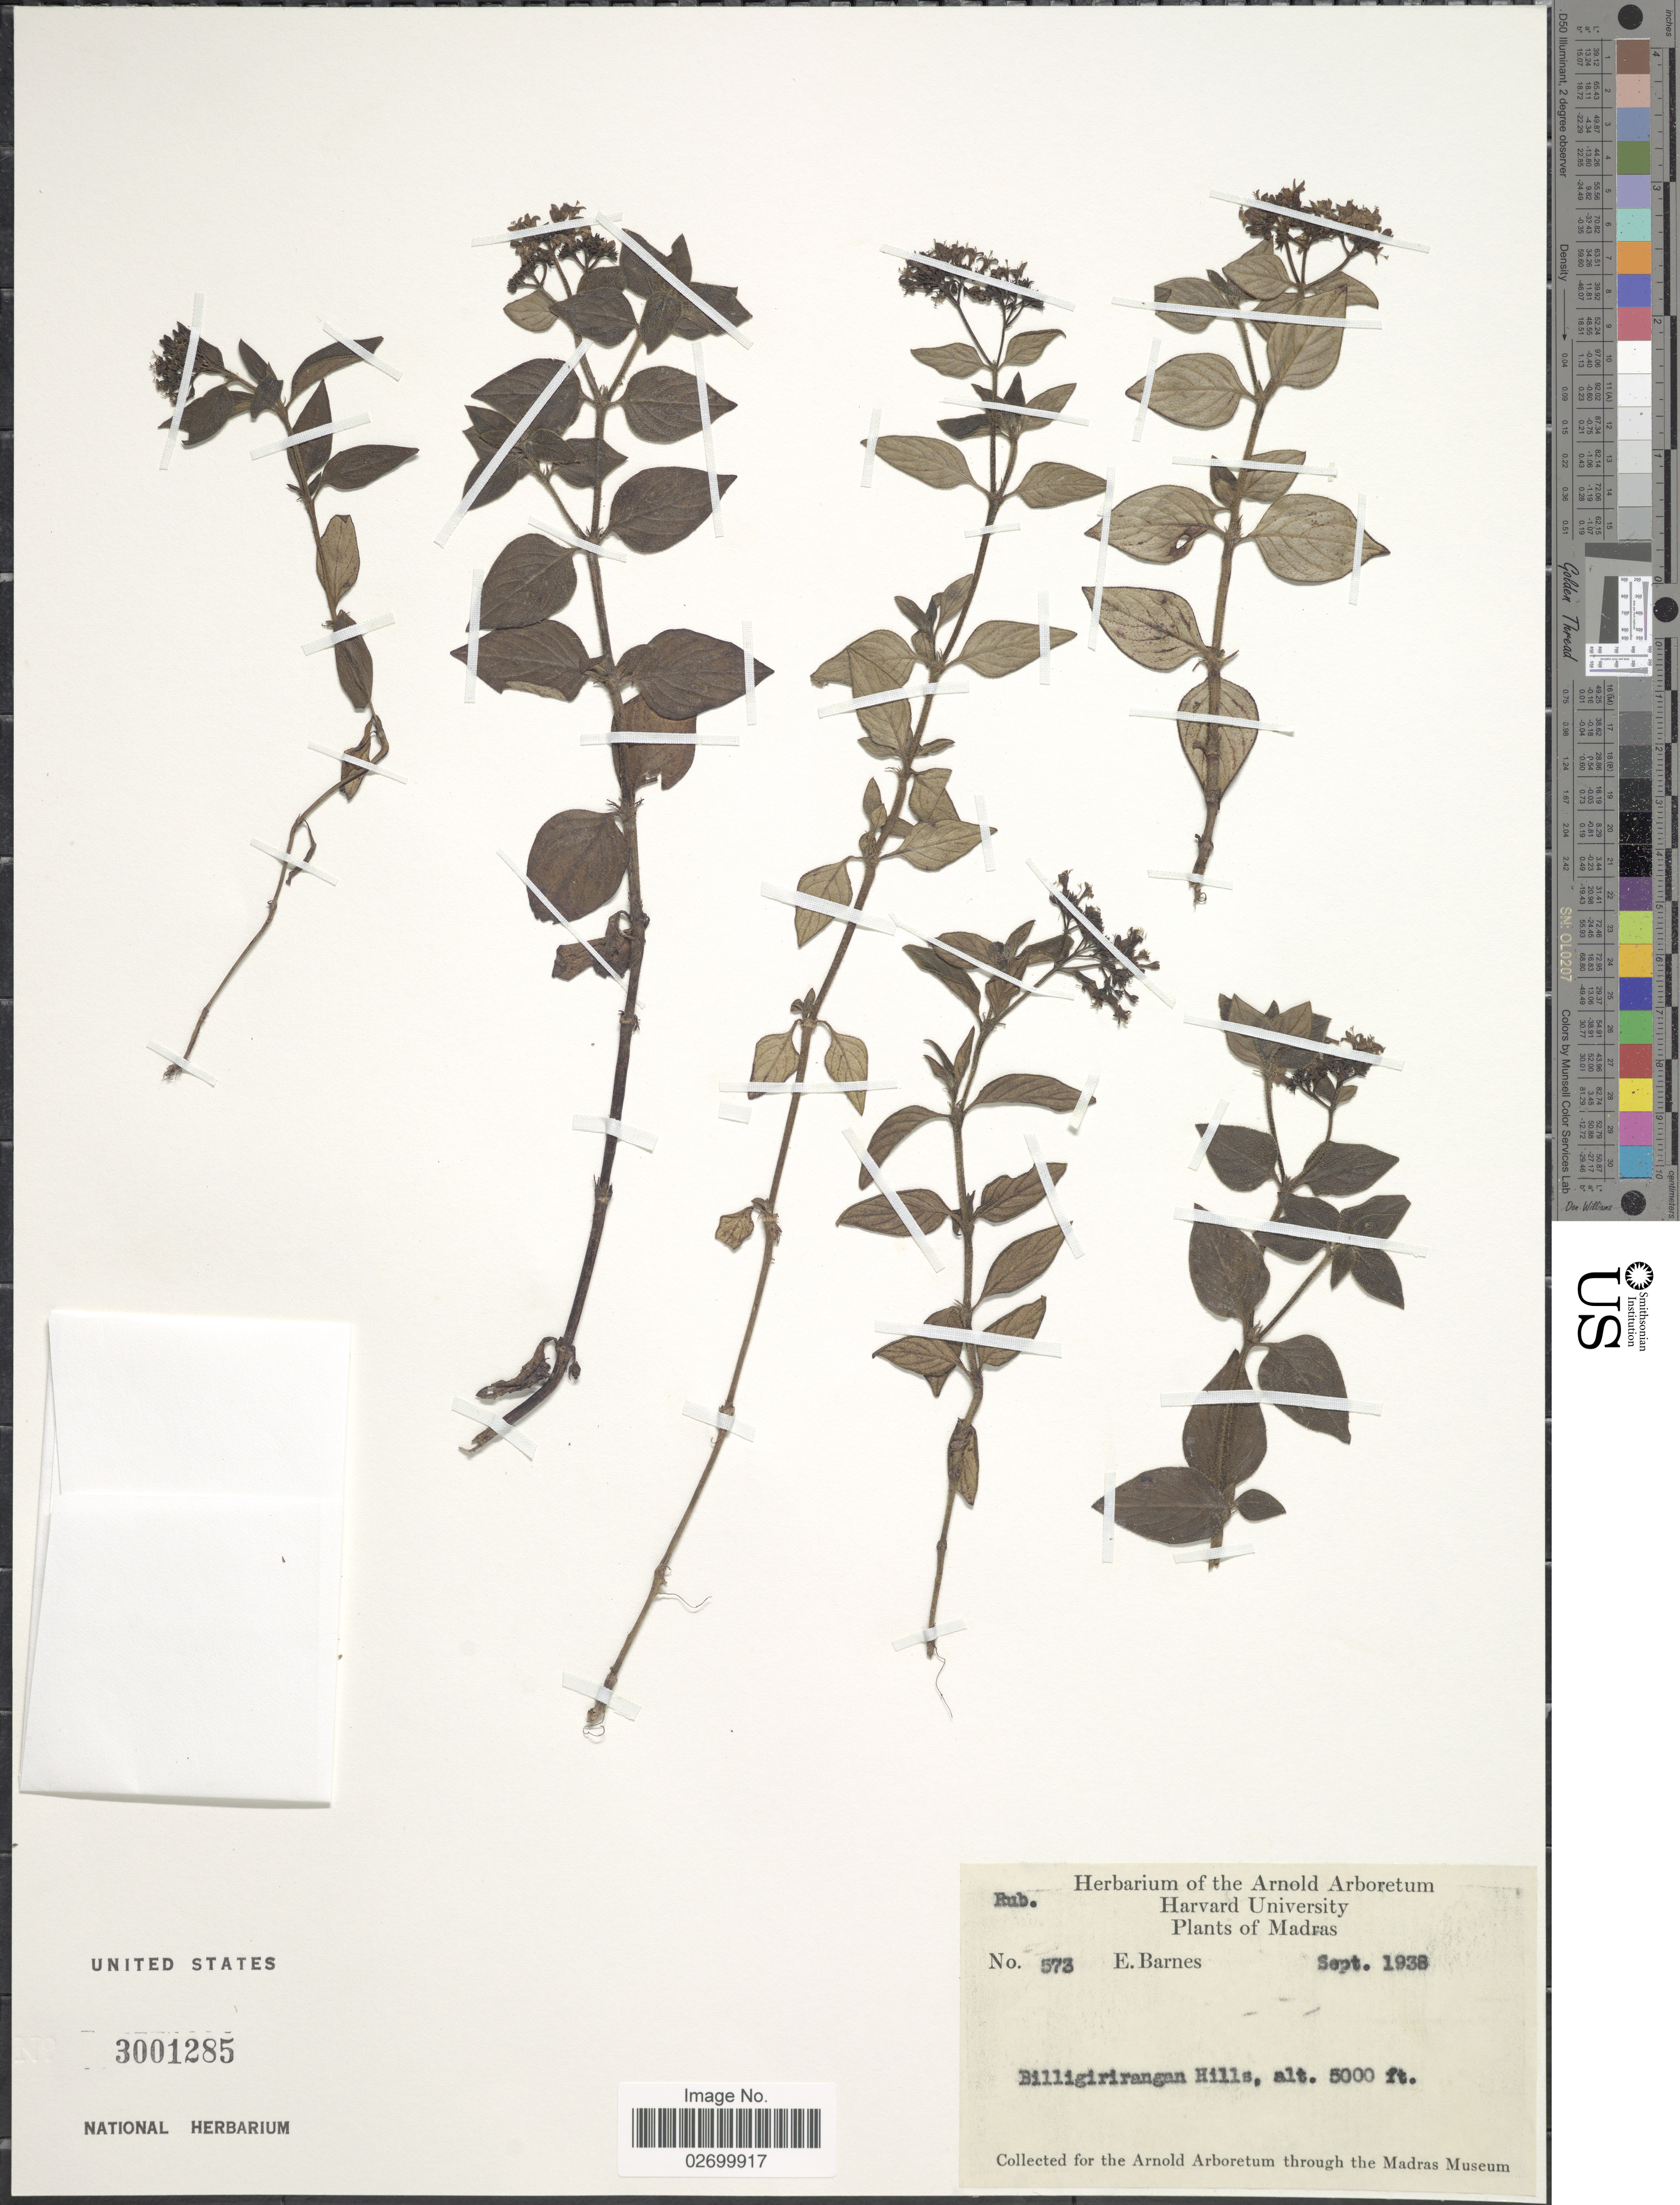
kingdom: Plantae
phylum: Tracheophyta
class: Magnoliopsida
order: Gentianales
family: Rubiaceae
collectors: E. Barnes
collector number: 573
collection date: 1938-09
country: India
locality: Madras, Billigirirangan Hills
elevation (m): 1524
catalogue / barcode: US 3001285